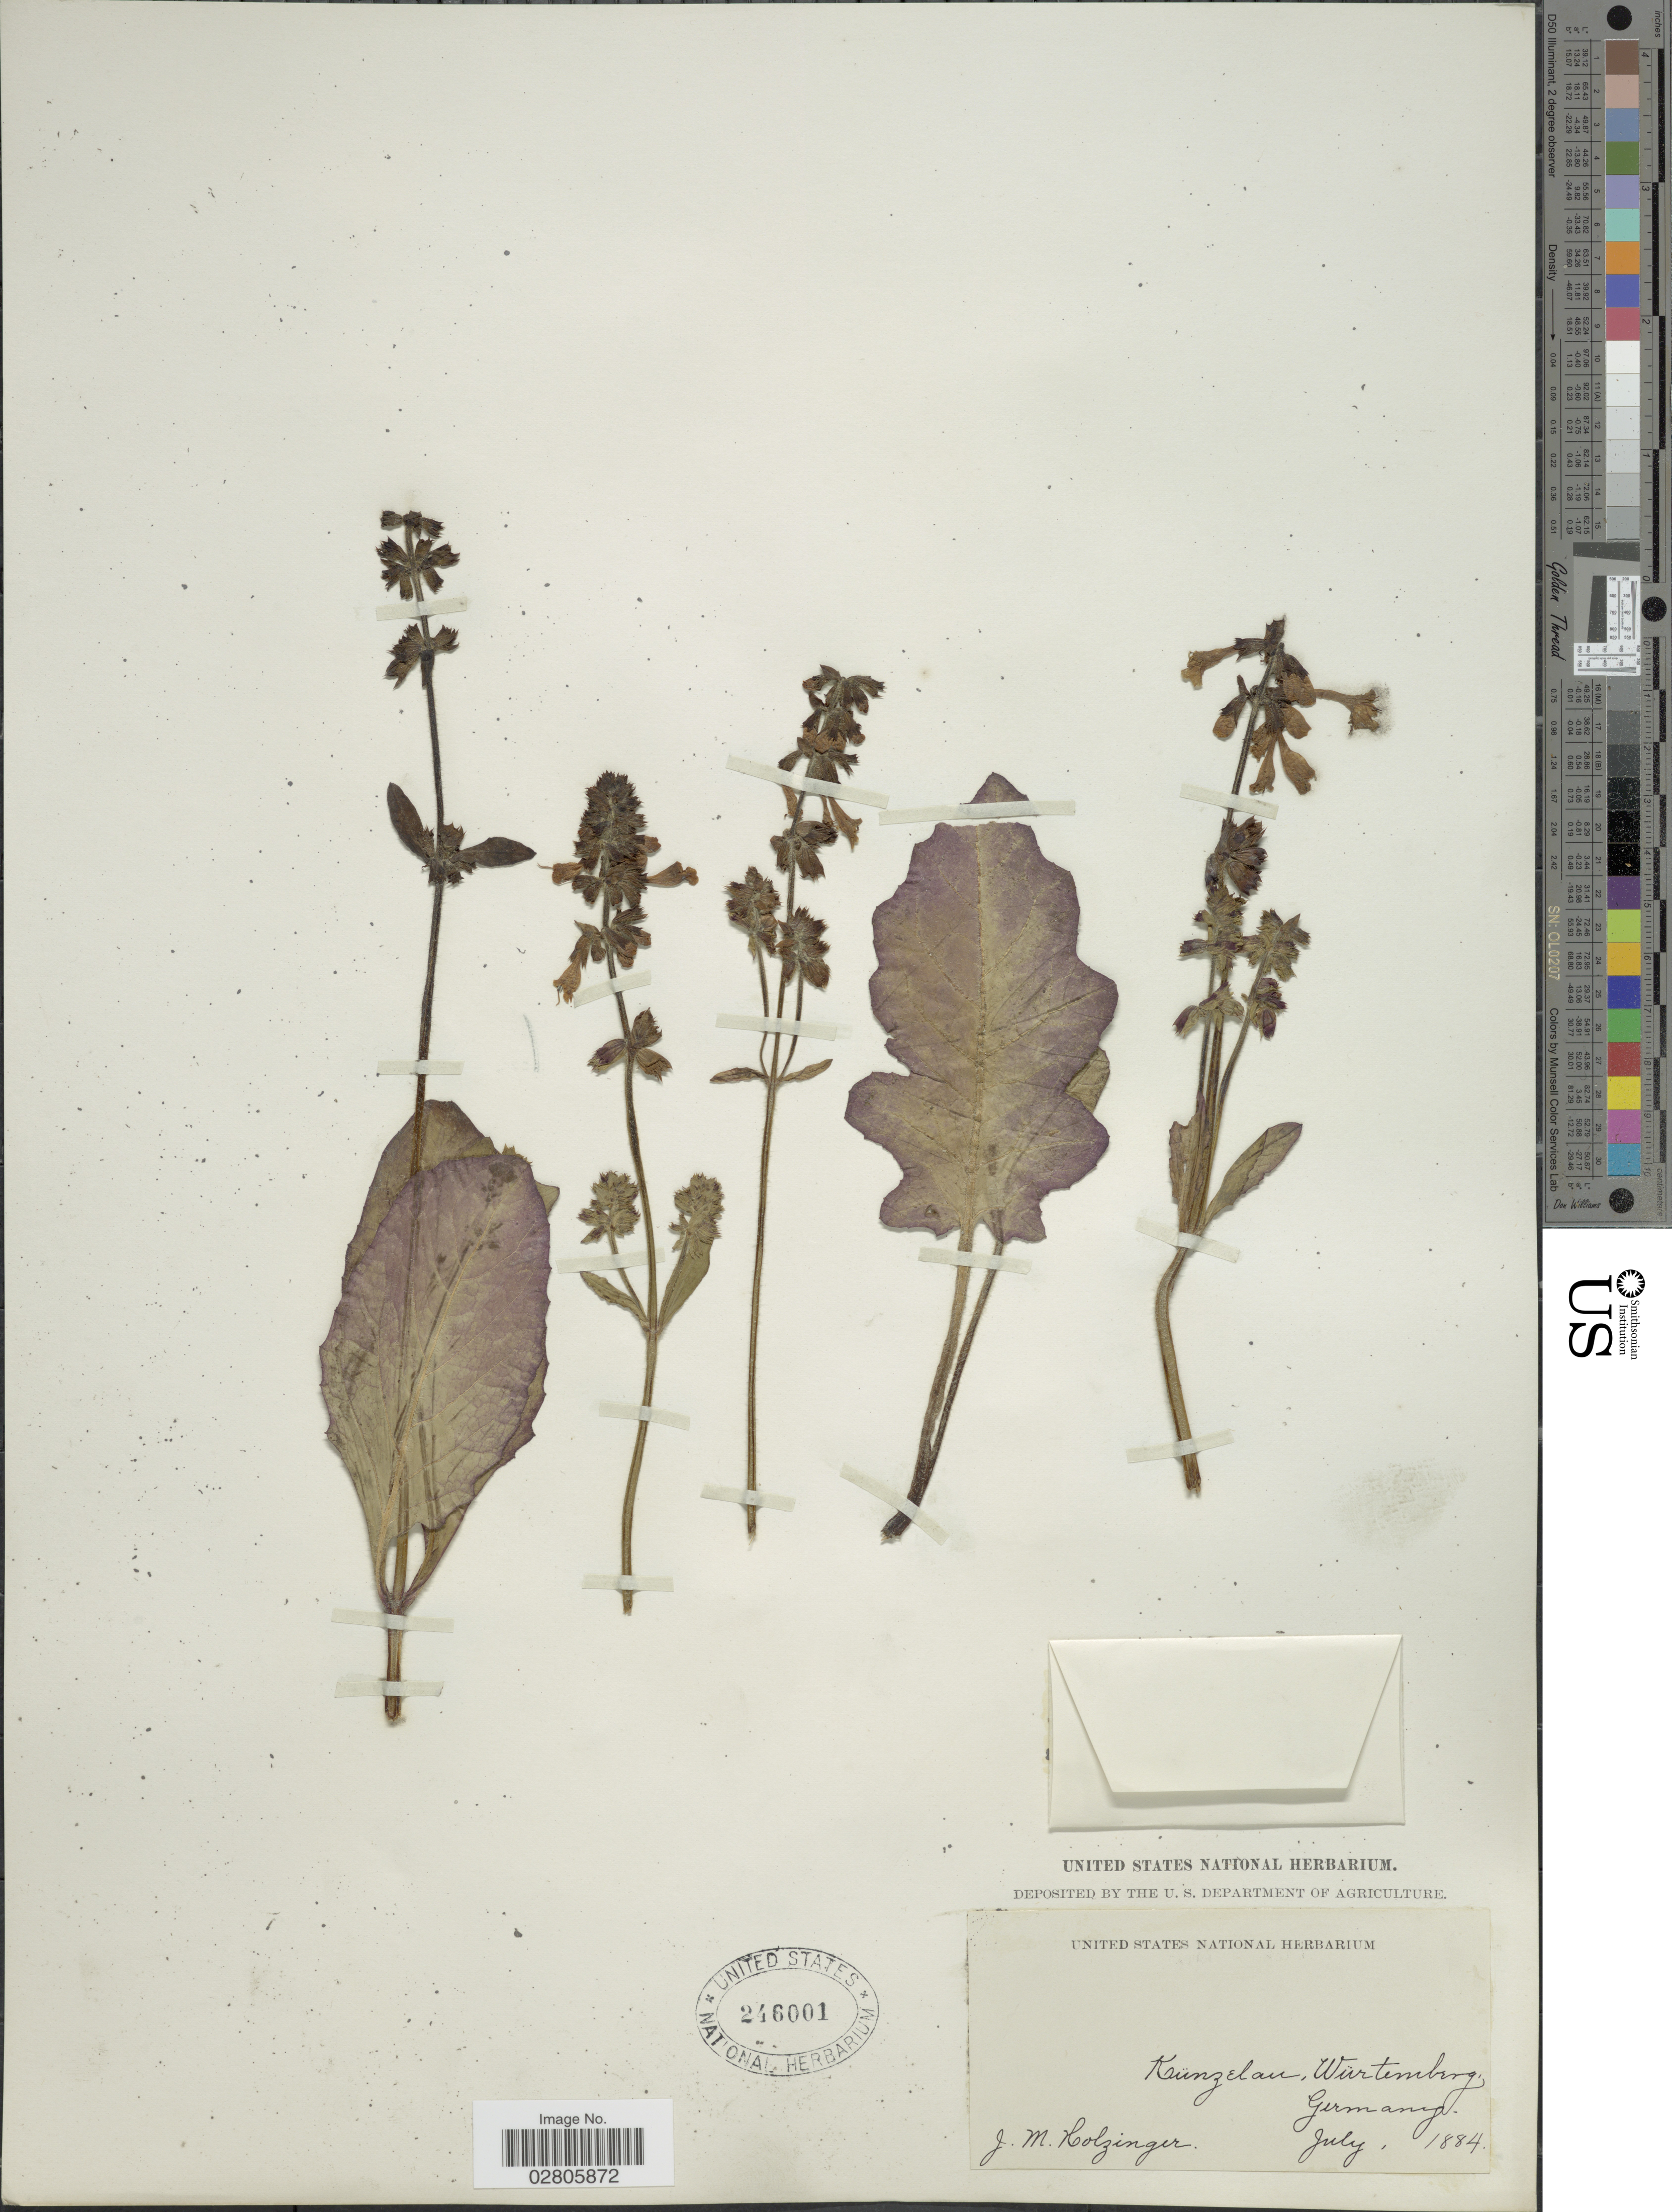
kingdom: Plantae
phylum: Tracheophyta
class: Magnoliopsida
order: Lamiales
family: Lamiaceae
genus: Salvia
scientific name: Salvia sp.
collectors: J. M. Holzinger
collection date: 1884-07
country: Germany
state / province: Baden-Württemberg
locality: Künzelau, Würtemberg.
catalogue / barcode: US 246001